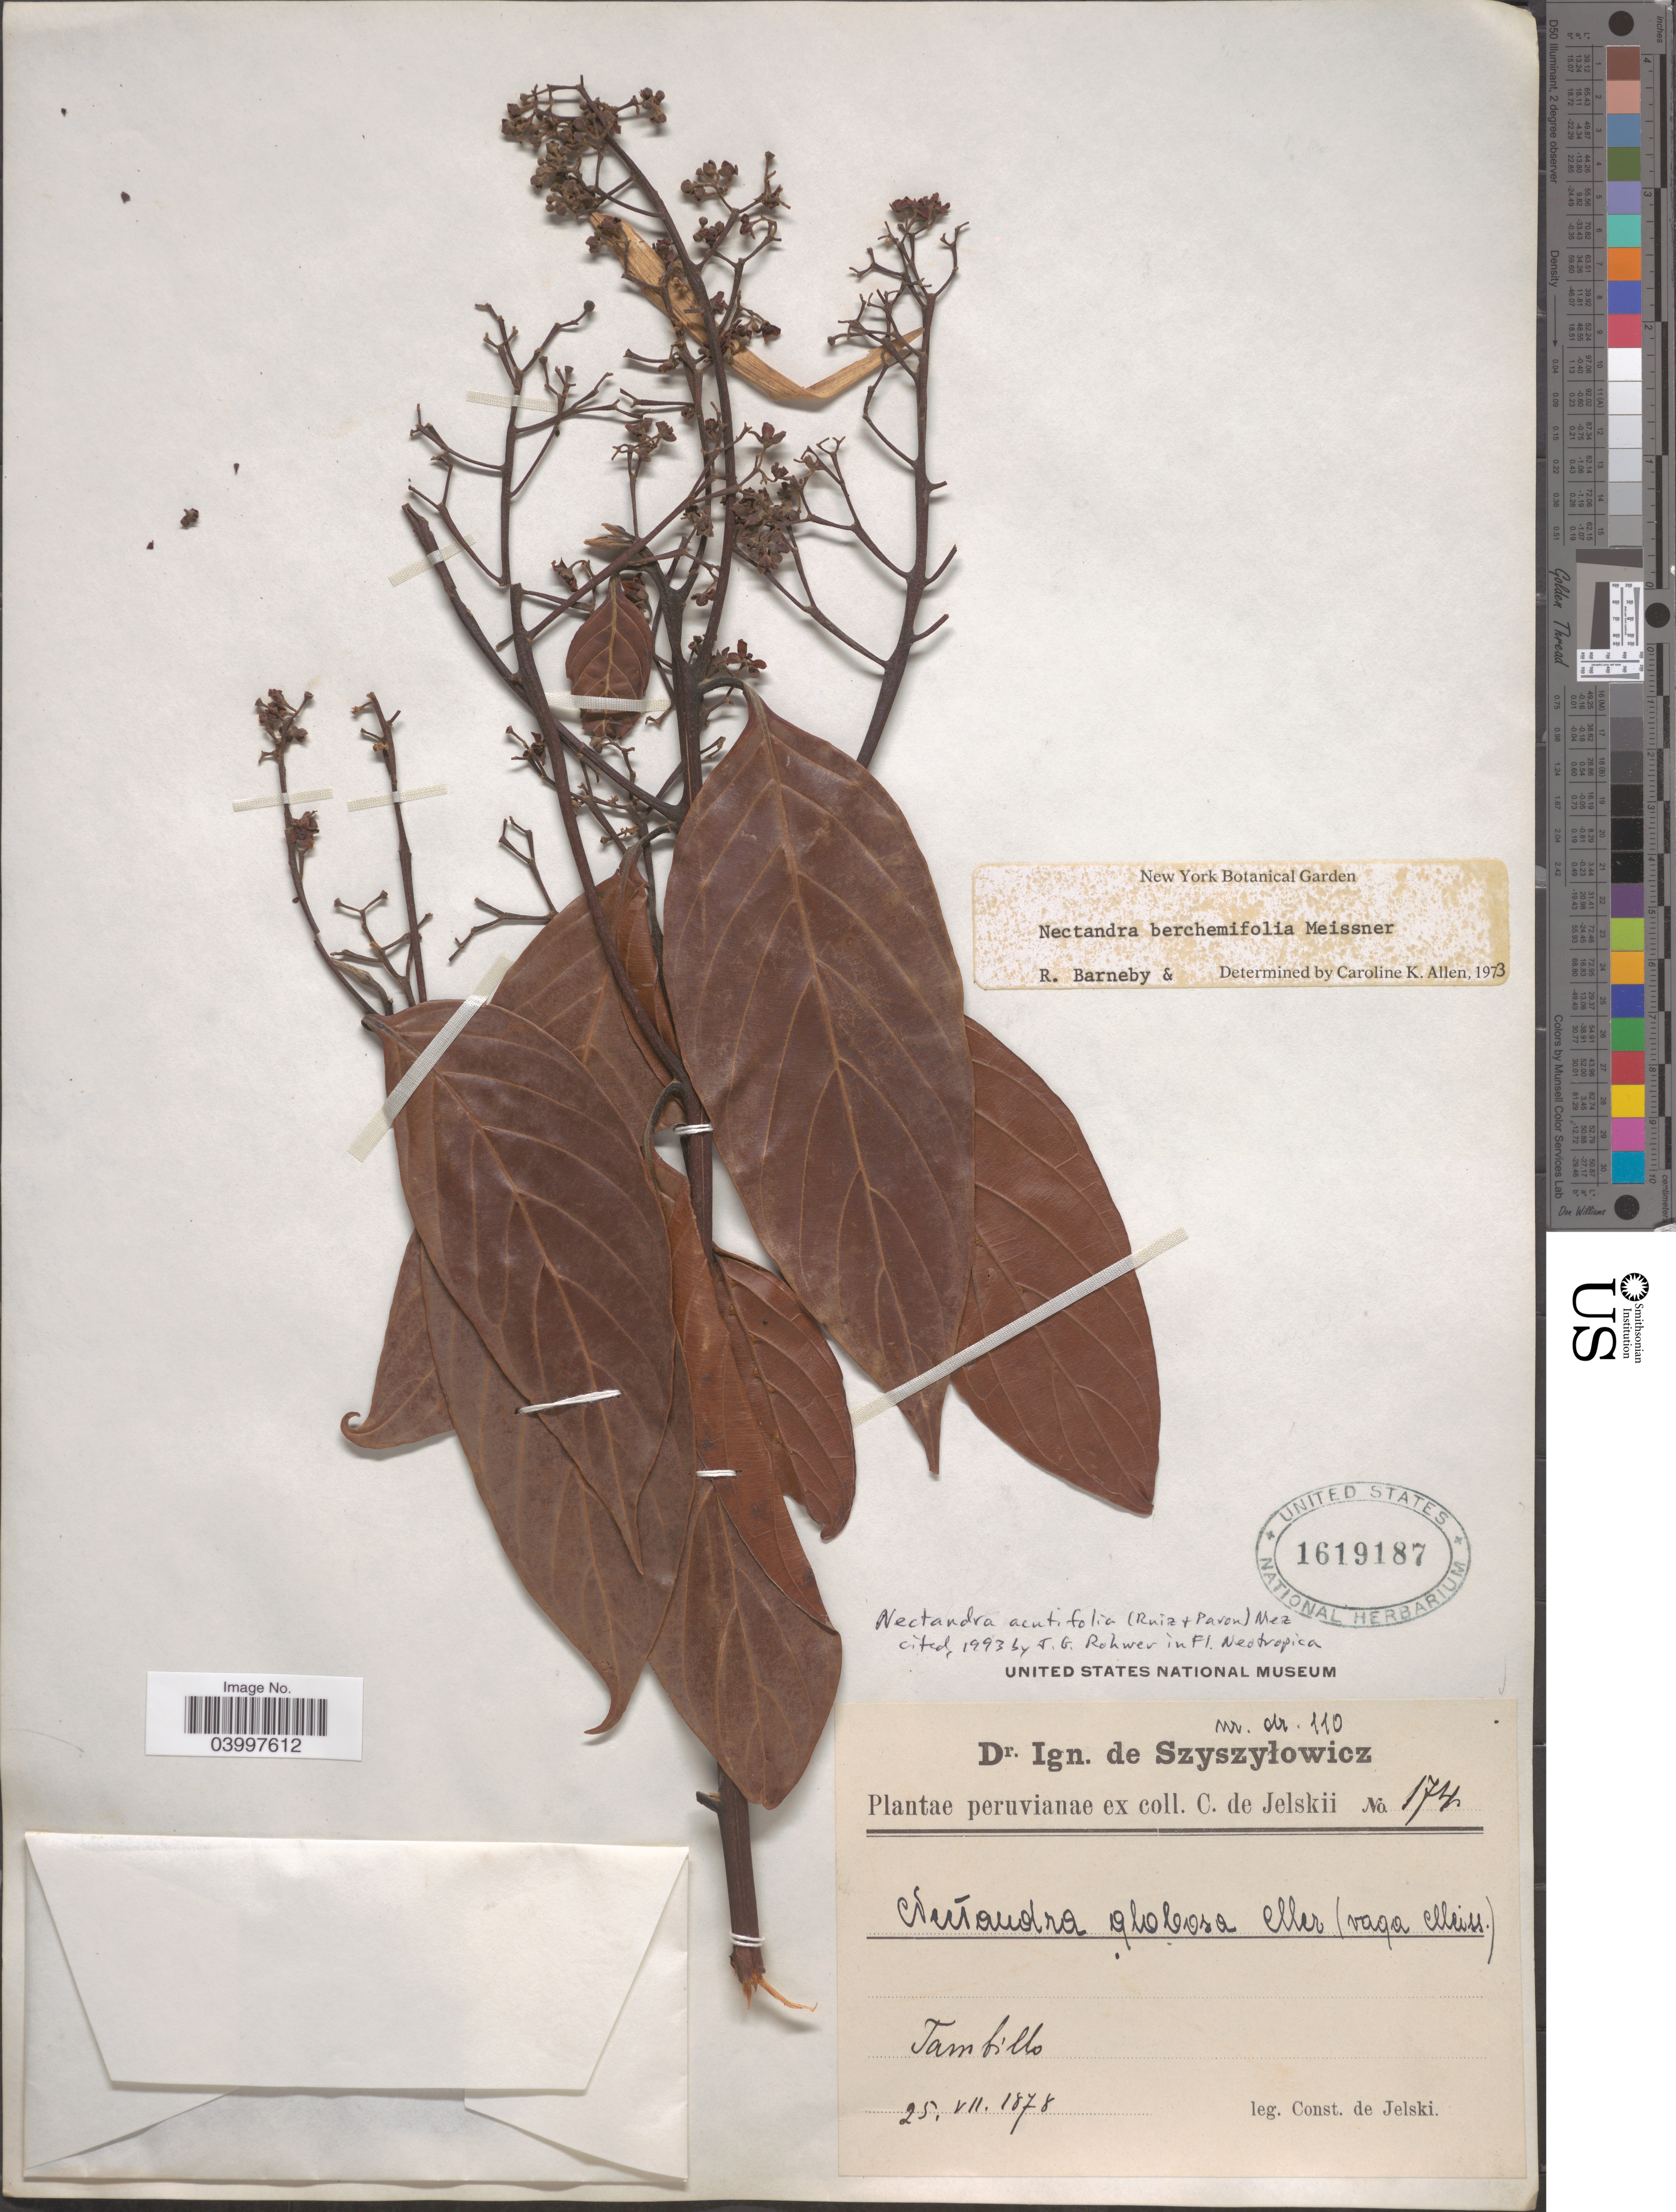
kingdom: Plantae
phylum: Tracheophyta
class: Magnoliopsida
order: Laurales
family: Lauraceae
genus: Nectandra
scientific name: Nectandra acutifolia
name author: (Ruiz & Pav.) Mez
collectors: C. de Jelski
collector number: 174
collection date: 1878-07-25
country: Peru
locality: Tambillo.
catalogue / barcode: US 1619187